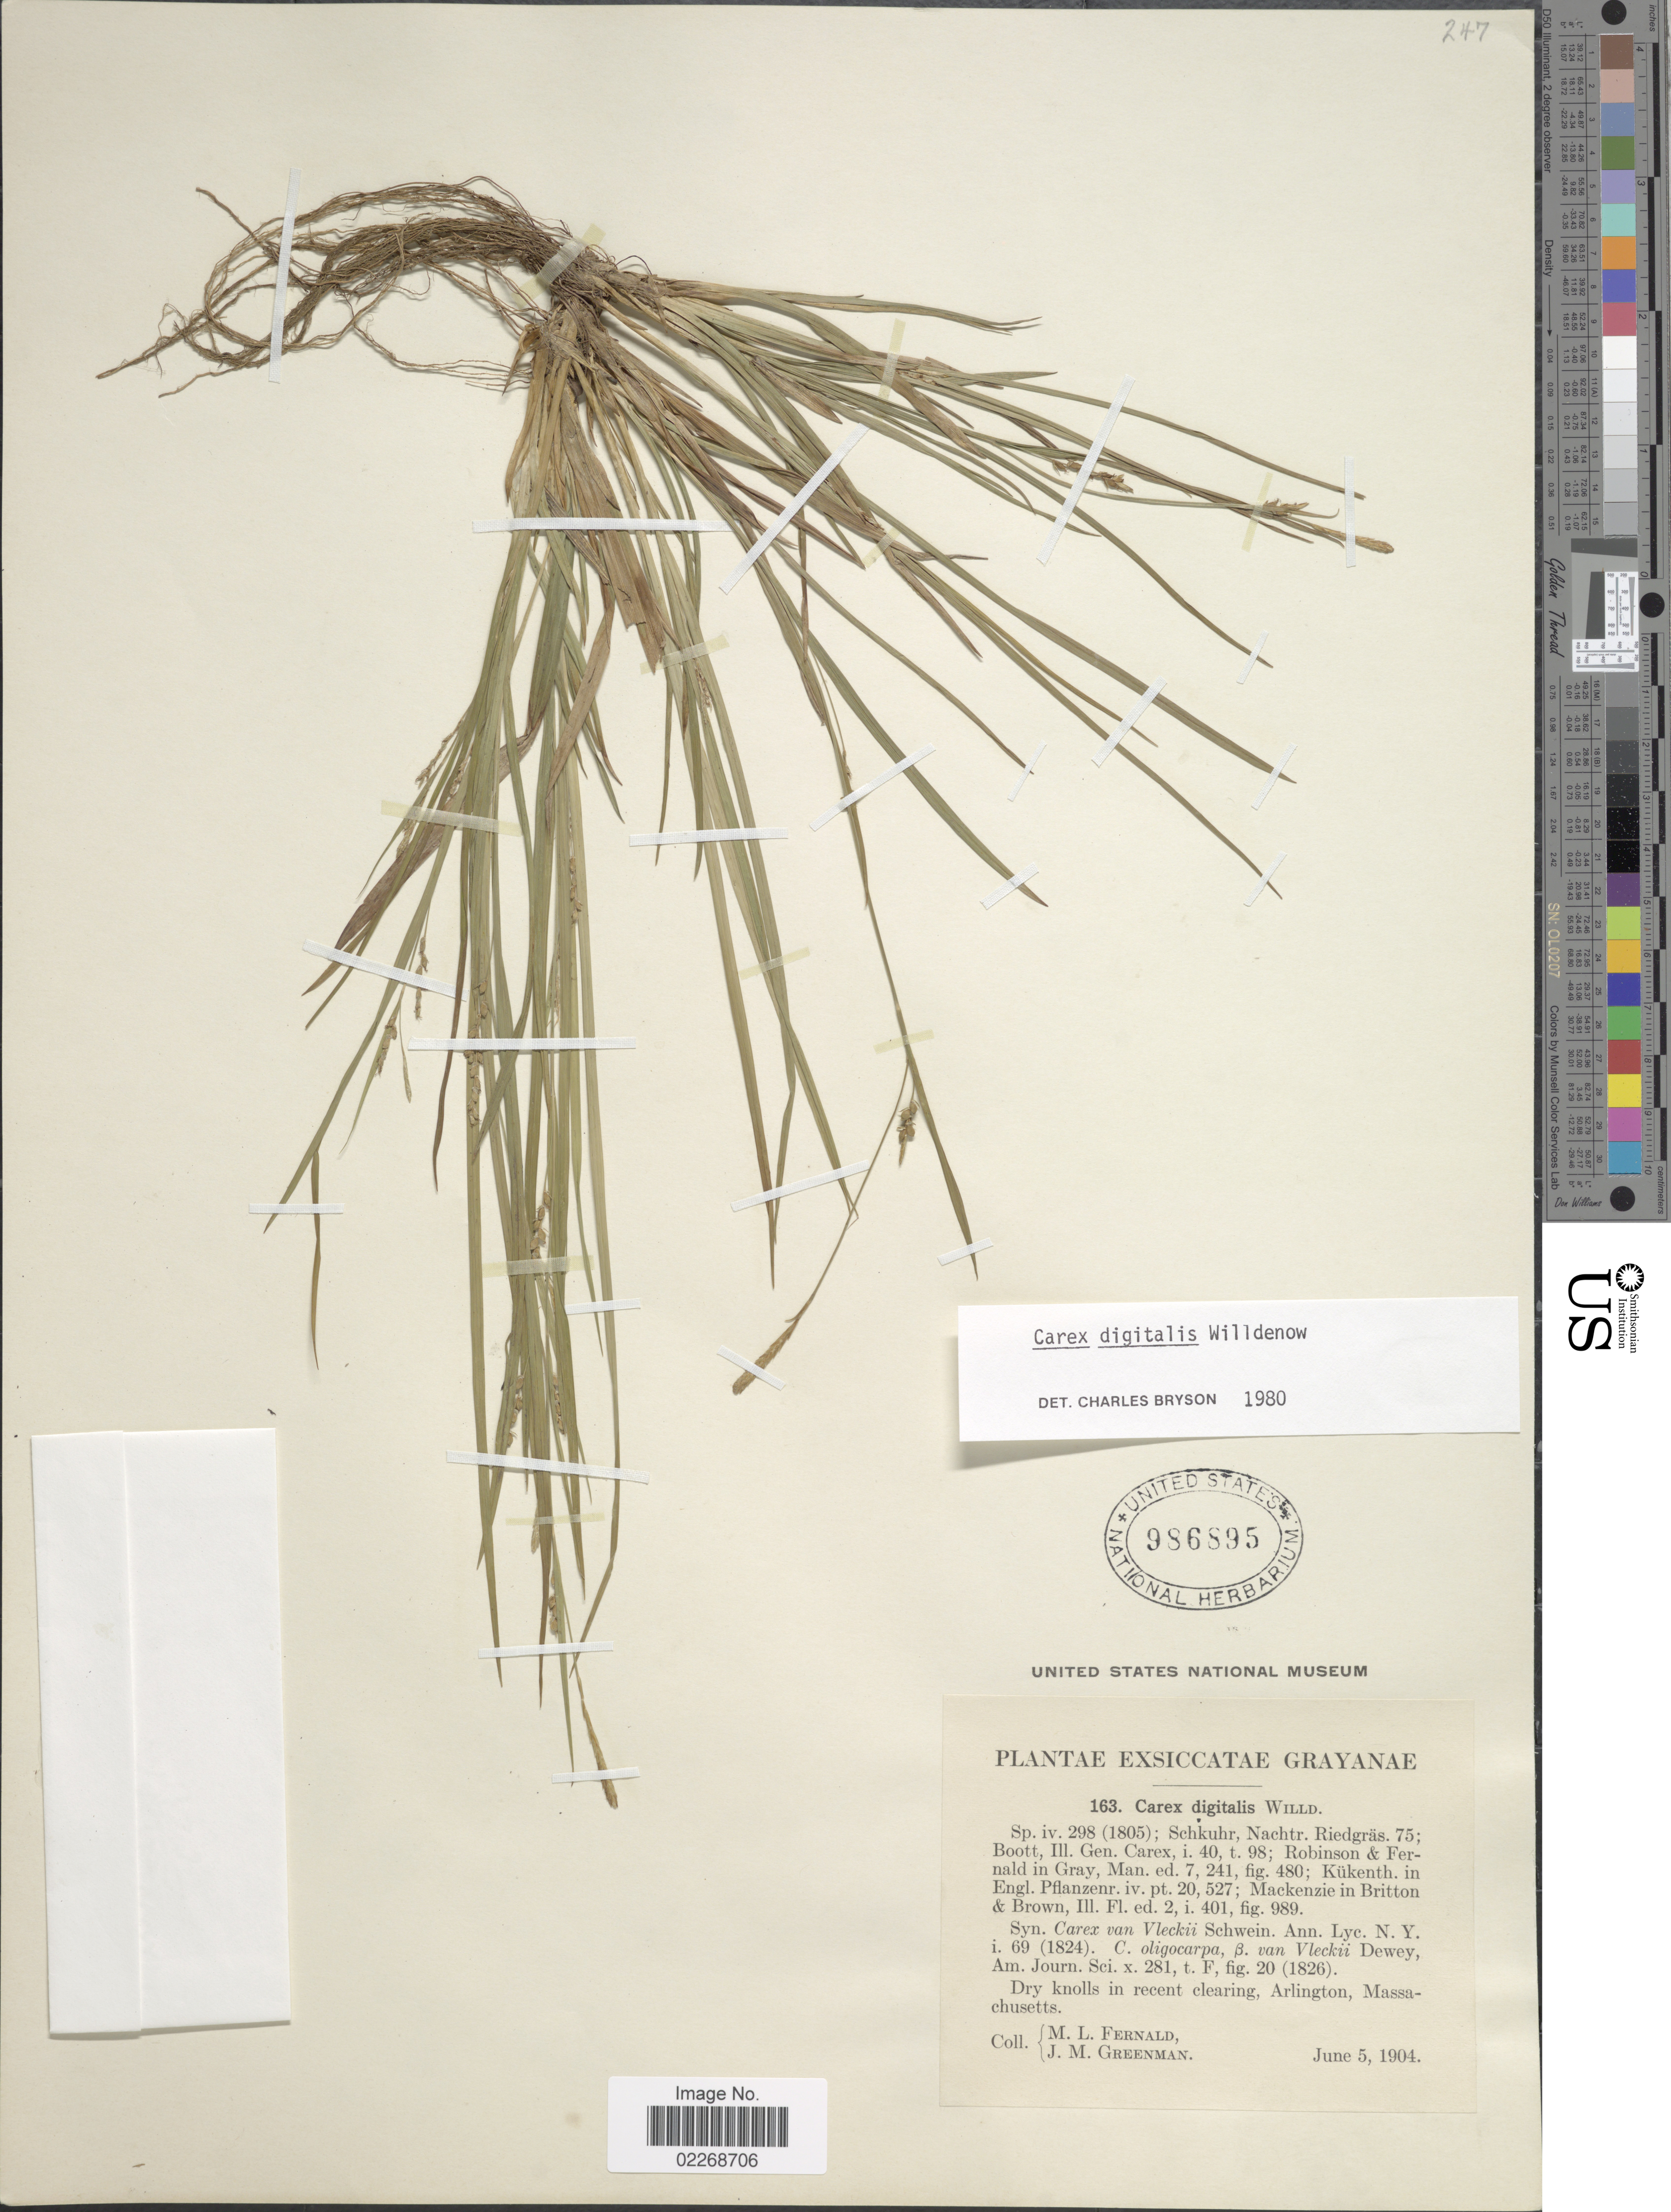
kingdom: Plantae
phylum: Tracheophyta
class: Liliopsida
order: Poales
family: Cyperaceae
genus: Carex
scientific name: Carex digitalis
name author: Willd.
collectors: M. L. Fernald & J. M. Greenman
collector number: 163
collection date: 1904-06-05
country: United States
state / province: Massachusetts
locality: Dry knolls in recent clearing, Arlington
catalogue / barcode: US 986895